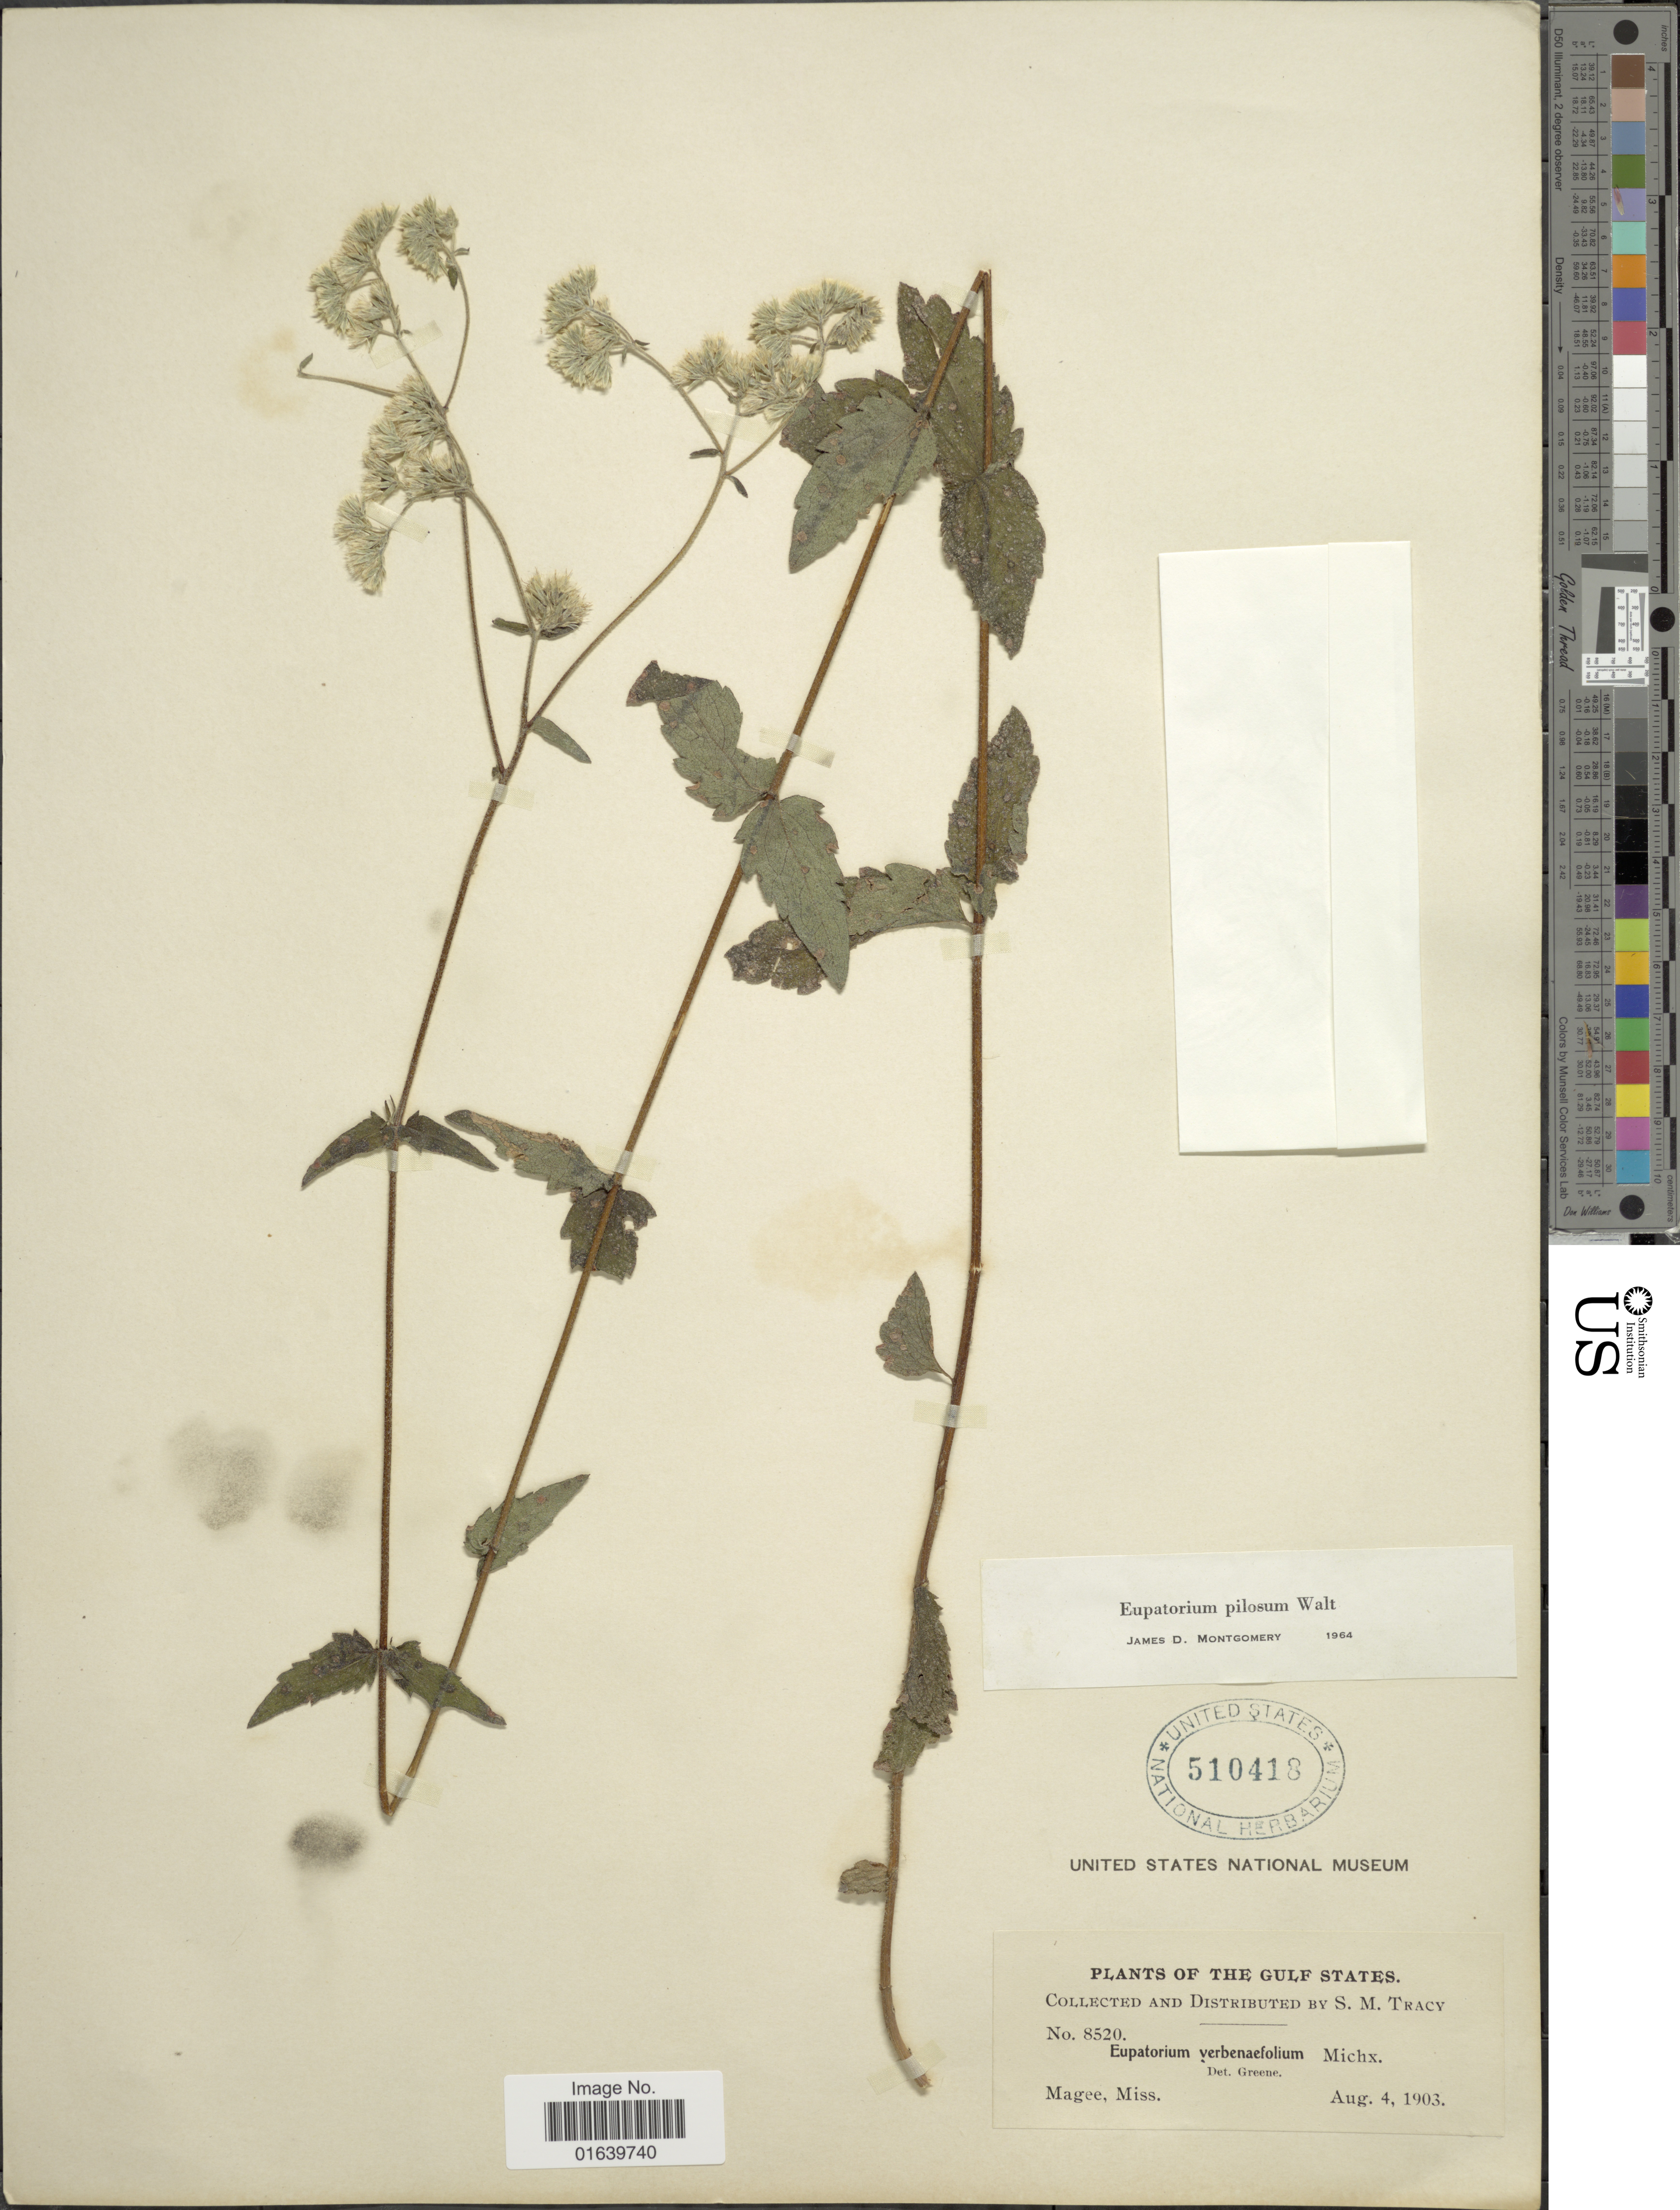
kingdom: Plantae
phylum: Tracheophyta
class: Magnoliopsida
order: Asterales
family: Asteraceae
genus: Eupatorium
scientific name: Eupatorium pilosum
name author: Walter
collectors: S. M. Tracy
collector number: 8520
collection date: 1903-08-04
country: United States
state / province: Mississippi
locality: The Gulf States, Magee,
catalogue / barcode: US 510418